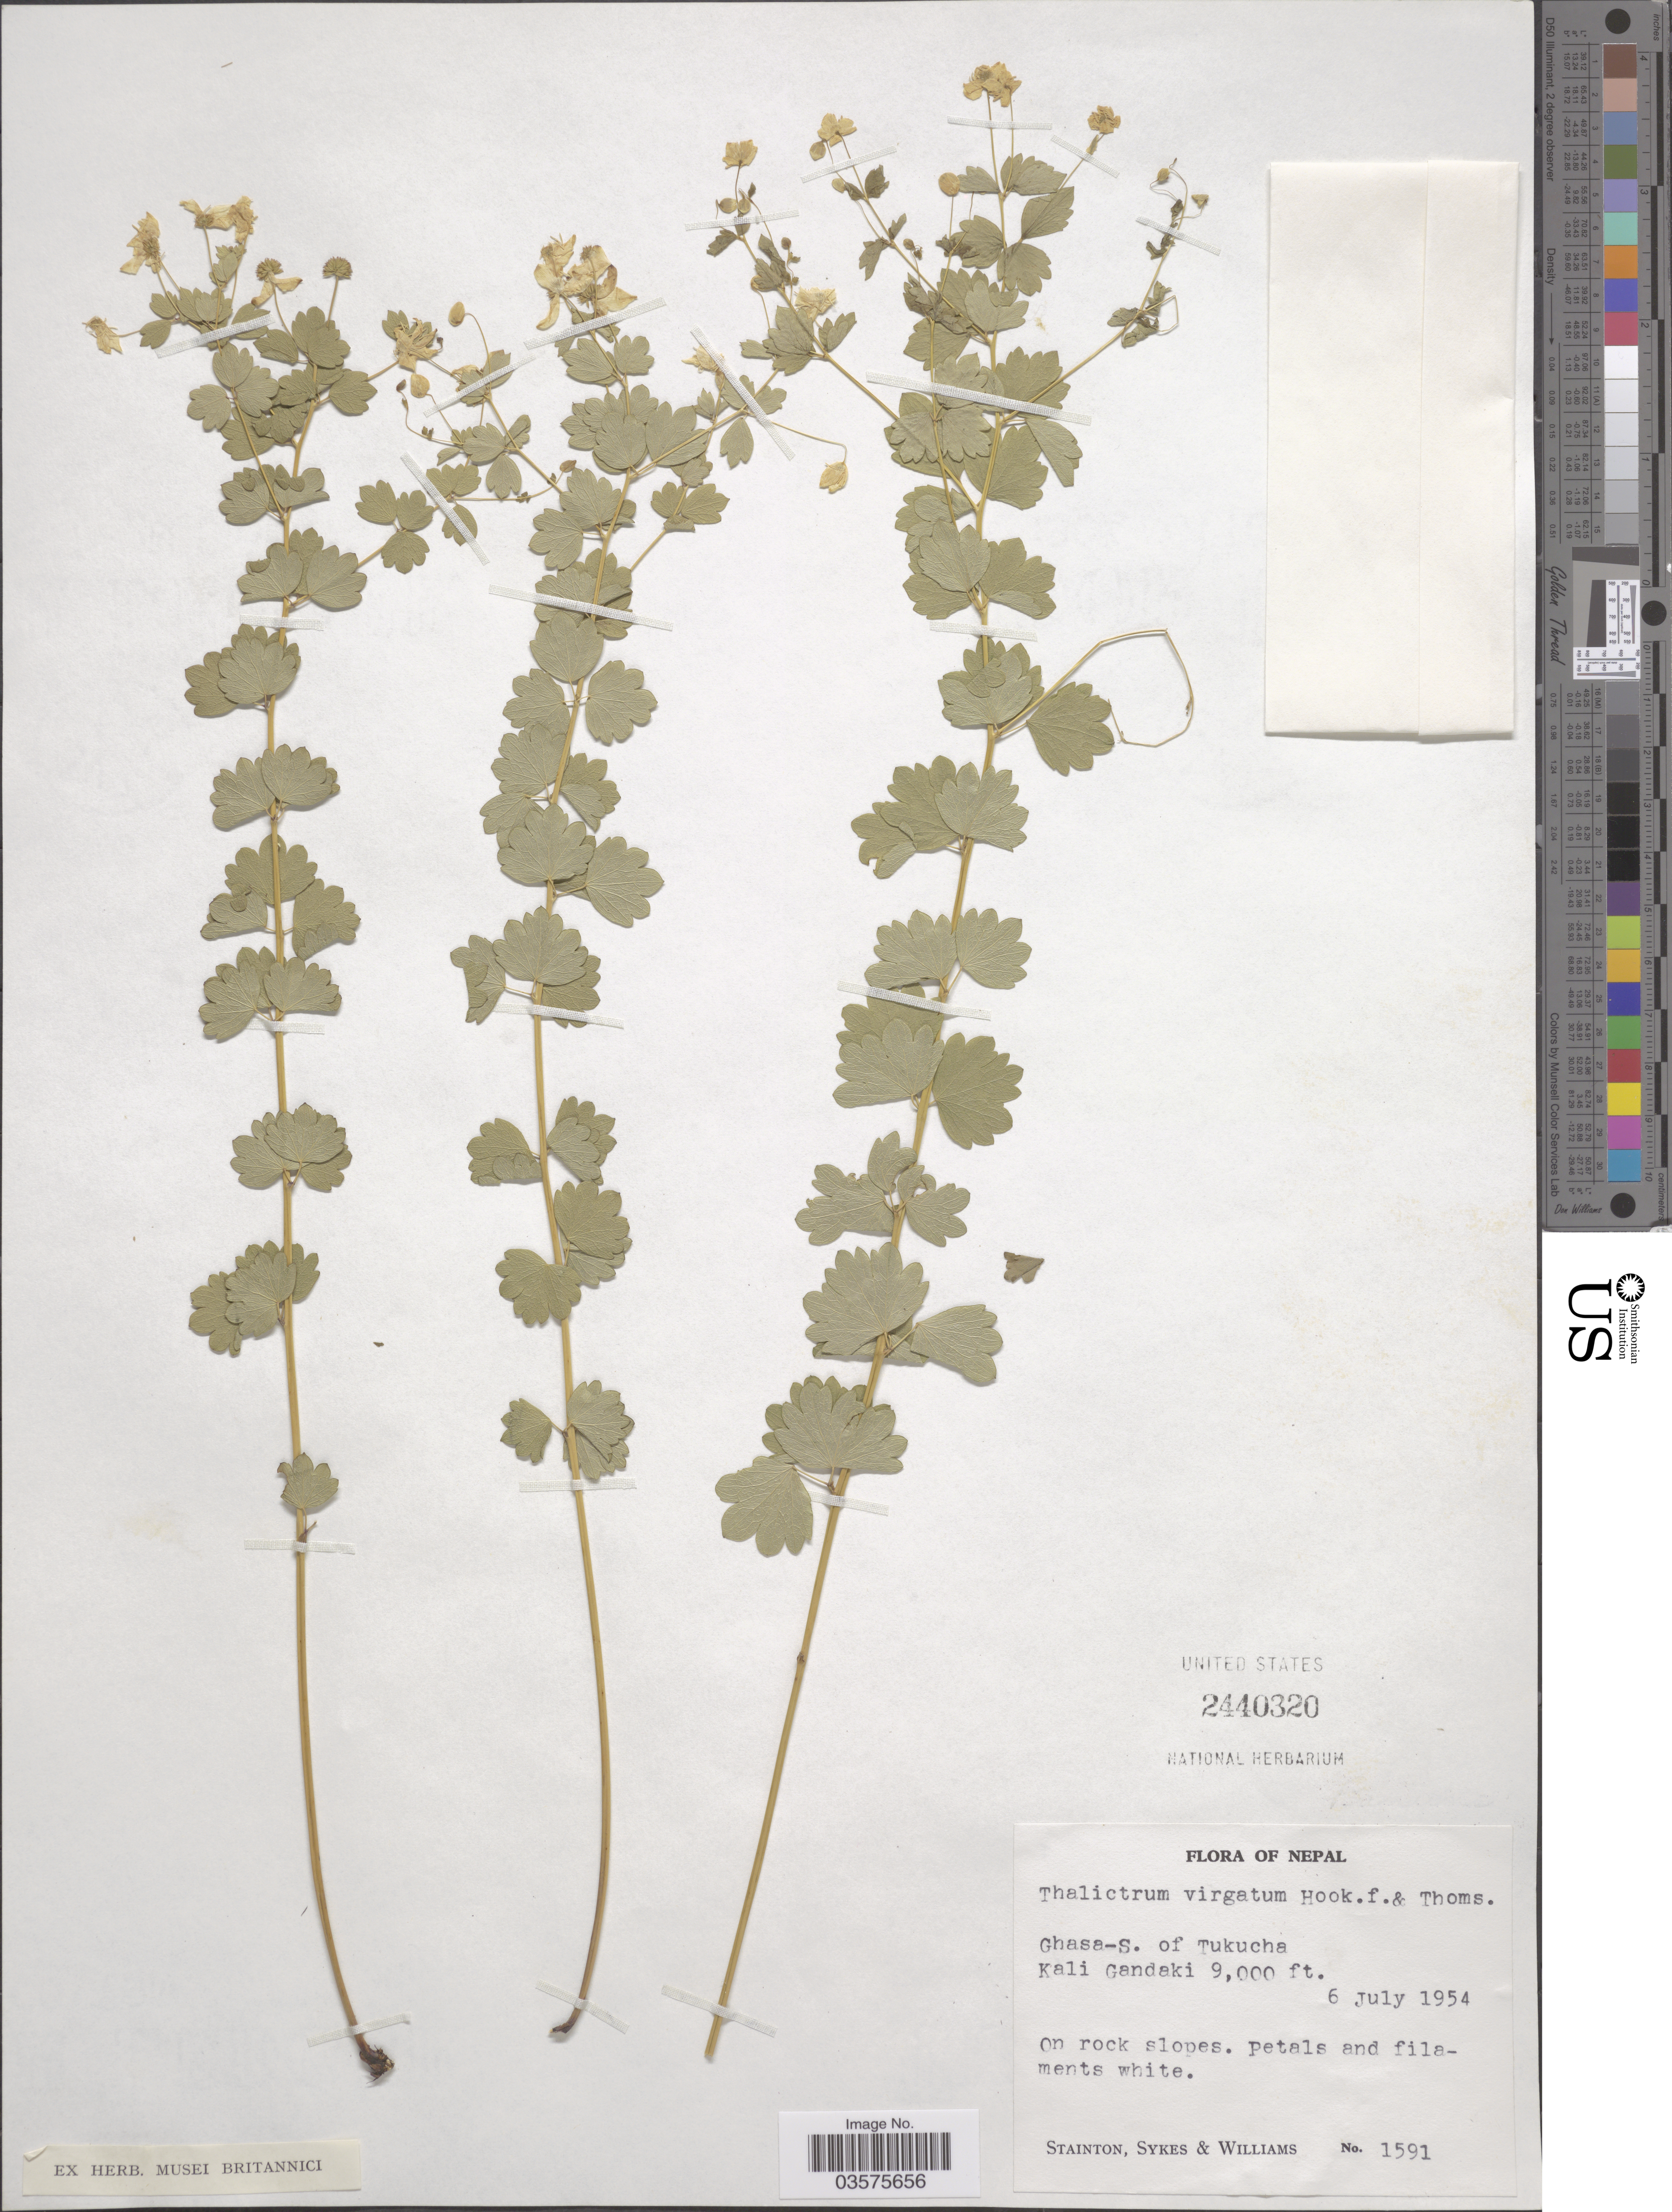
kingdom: Plantae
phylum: Tracheophyta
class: Magnoliopsida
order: Ranunculales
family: Ranunculaceae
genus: Thalictrum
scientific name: Thalictrum virgatum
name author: Hook. f. & Thomson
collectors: -. Stainton, Sykes, -- & -- Williams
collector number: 1591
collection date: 1954-07-06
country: Nepal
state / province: Gandaki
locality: Ghasa-S. of Tukucha. Kali Gandaki.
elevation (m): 2743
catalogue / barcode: US 2440320